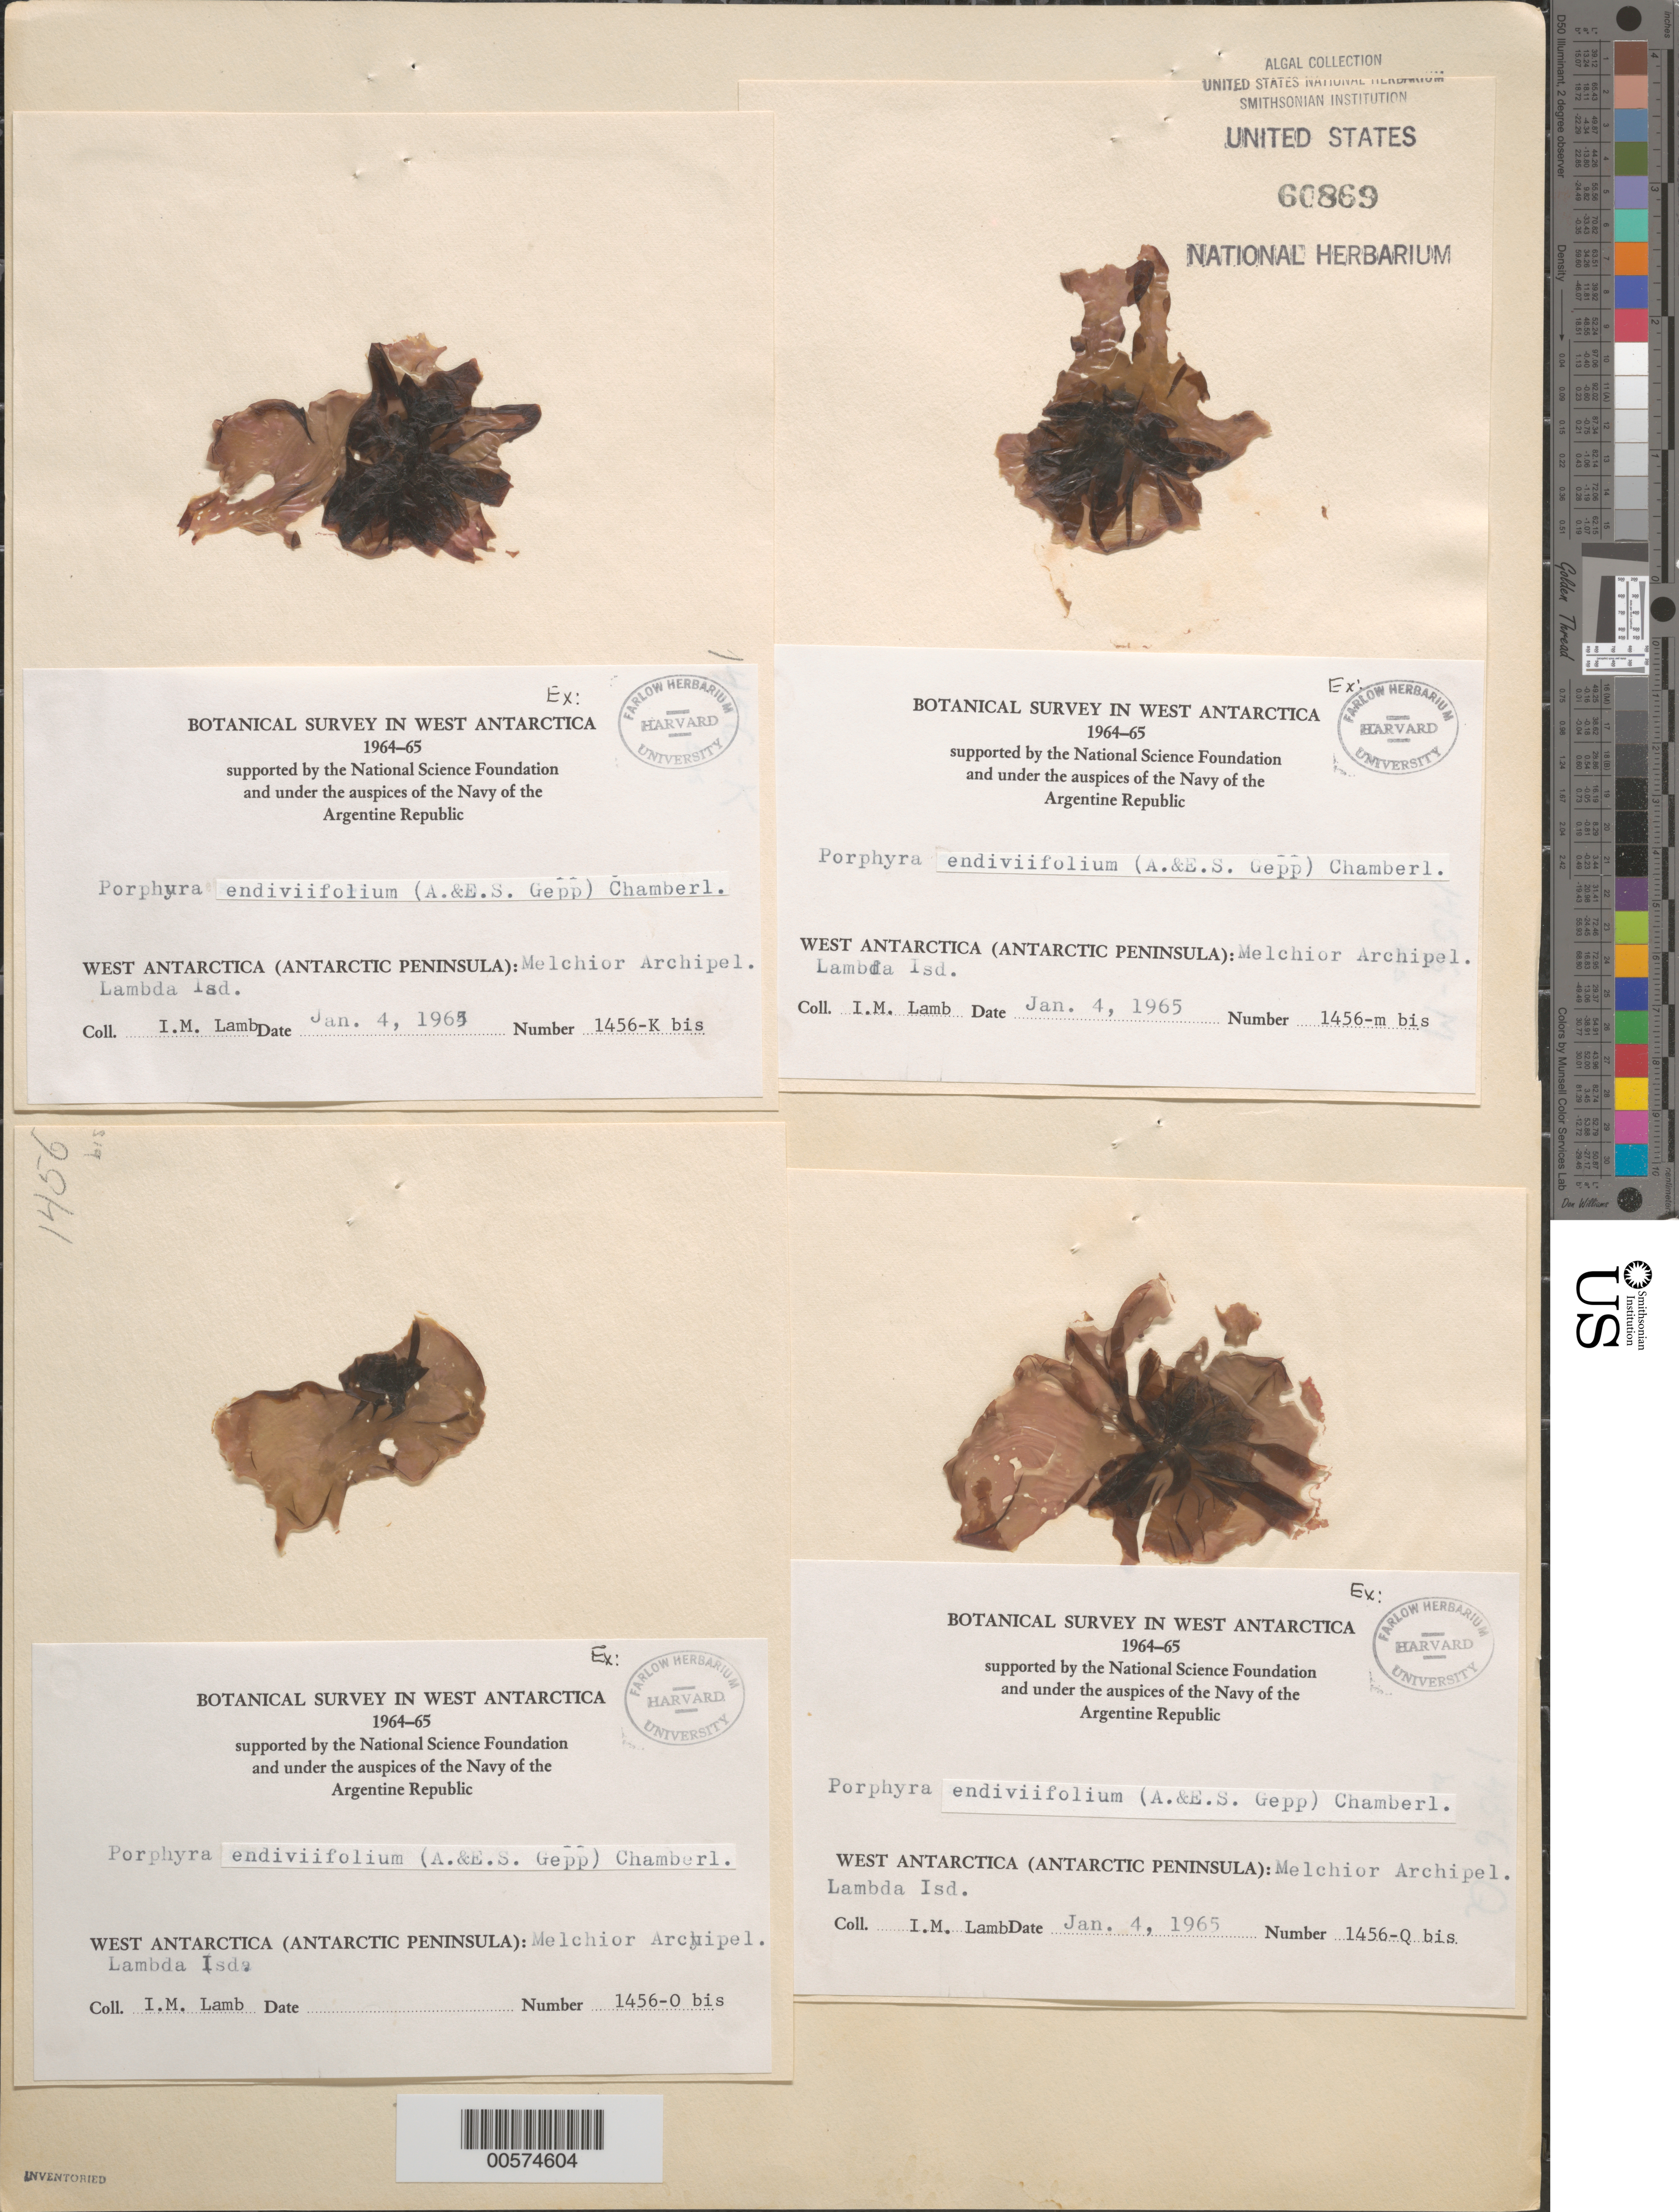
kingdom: Plantae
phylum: Rhodophyta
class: Bangiophyceae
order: Bangiales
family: Bangiaceae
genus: Pyropia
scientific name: Pyropia endiviifolia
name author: (A. Gepp & E. Gepp) H. G. Choi & M.S. Hwang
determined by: Algae name updating Project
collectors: I. M. Lamb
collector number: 1456k Bis & 1456m Bis & 1456o Bis & 1456q Bis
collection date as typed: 04 Jan 1965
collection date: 1965-01-04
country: Antarctica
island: Lambda Island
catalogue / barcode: US 60869